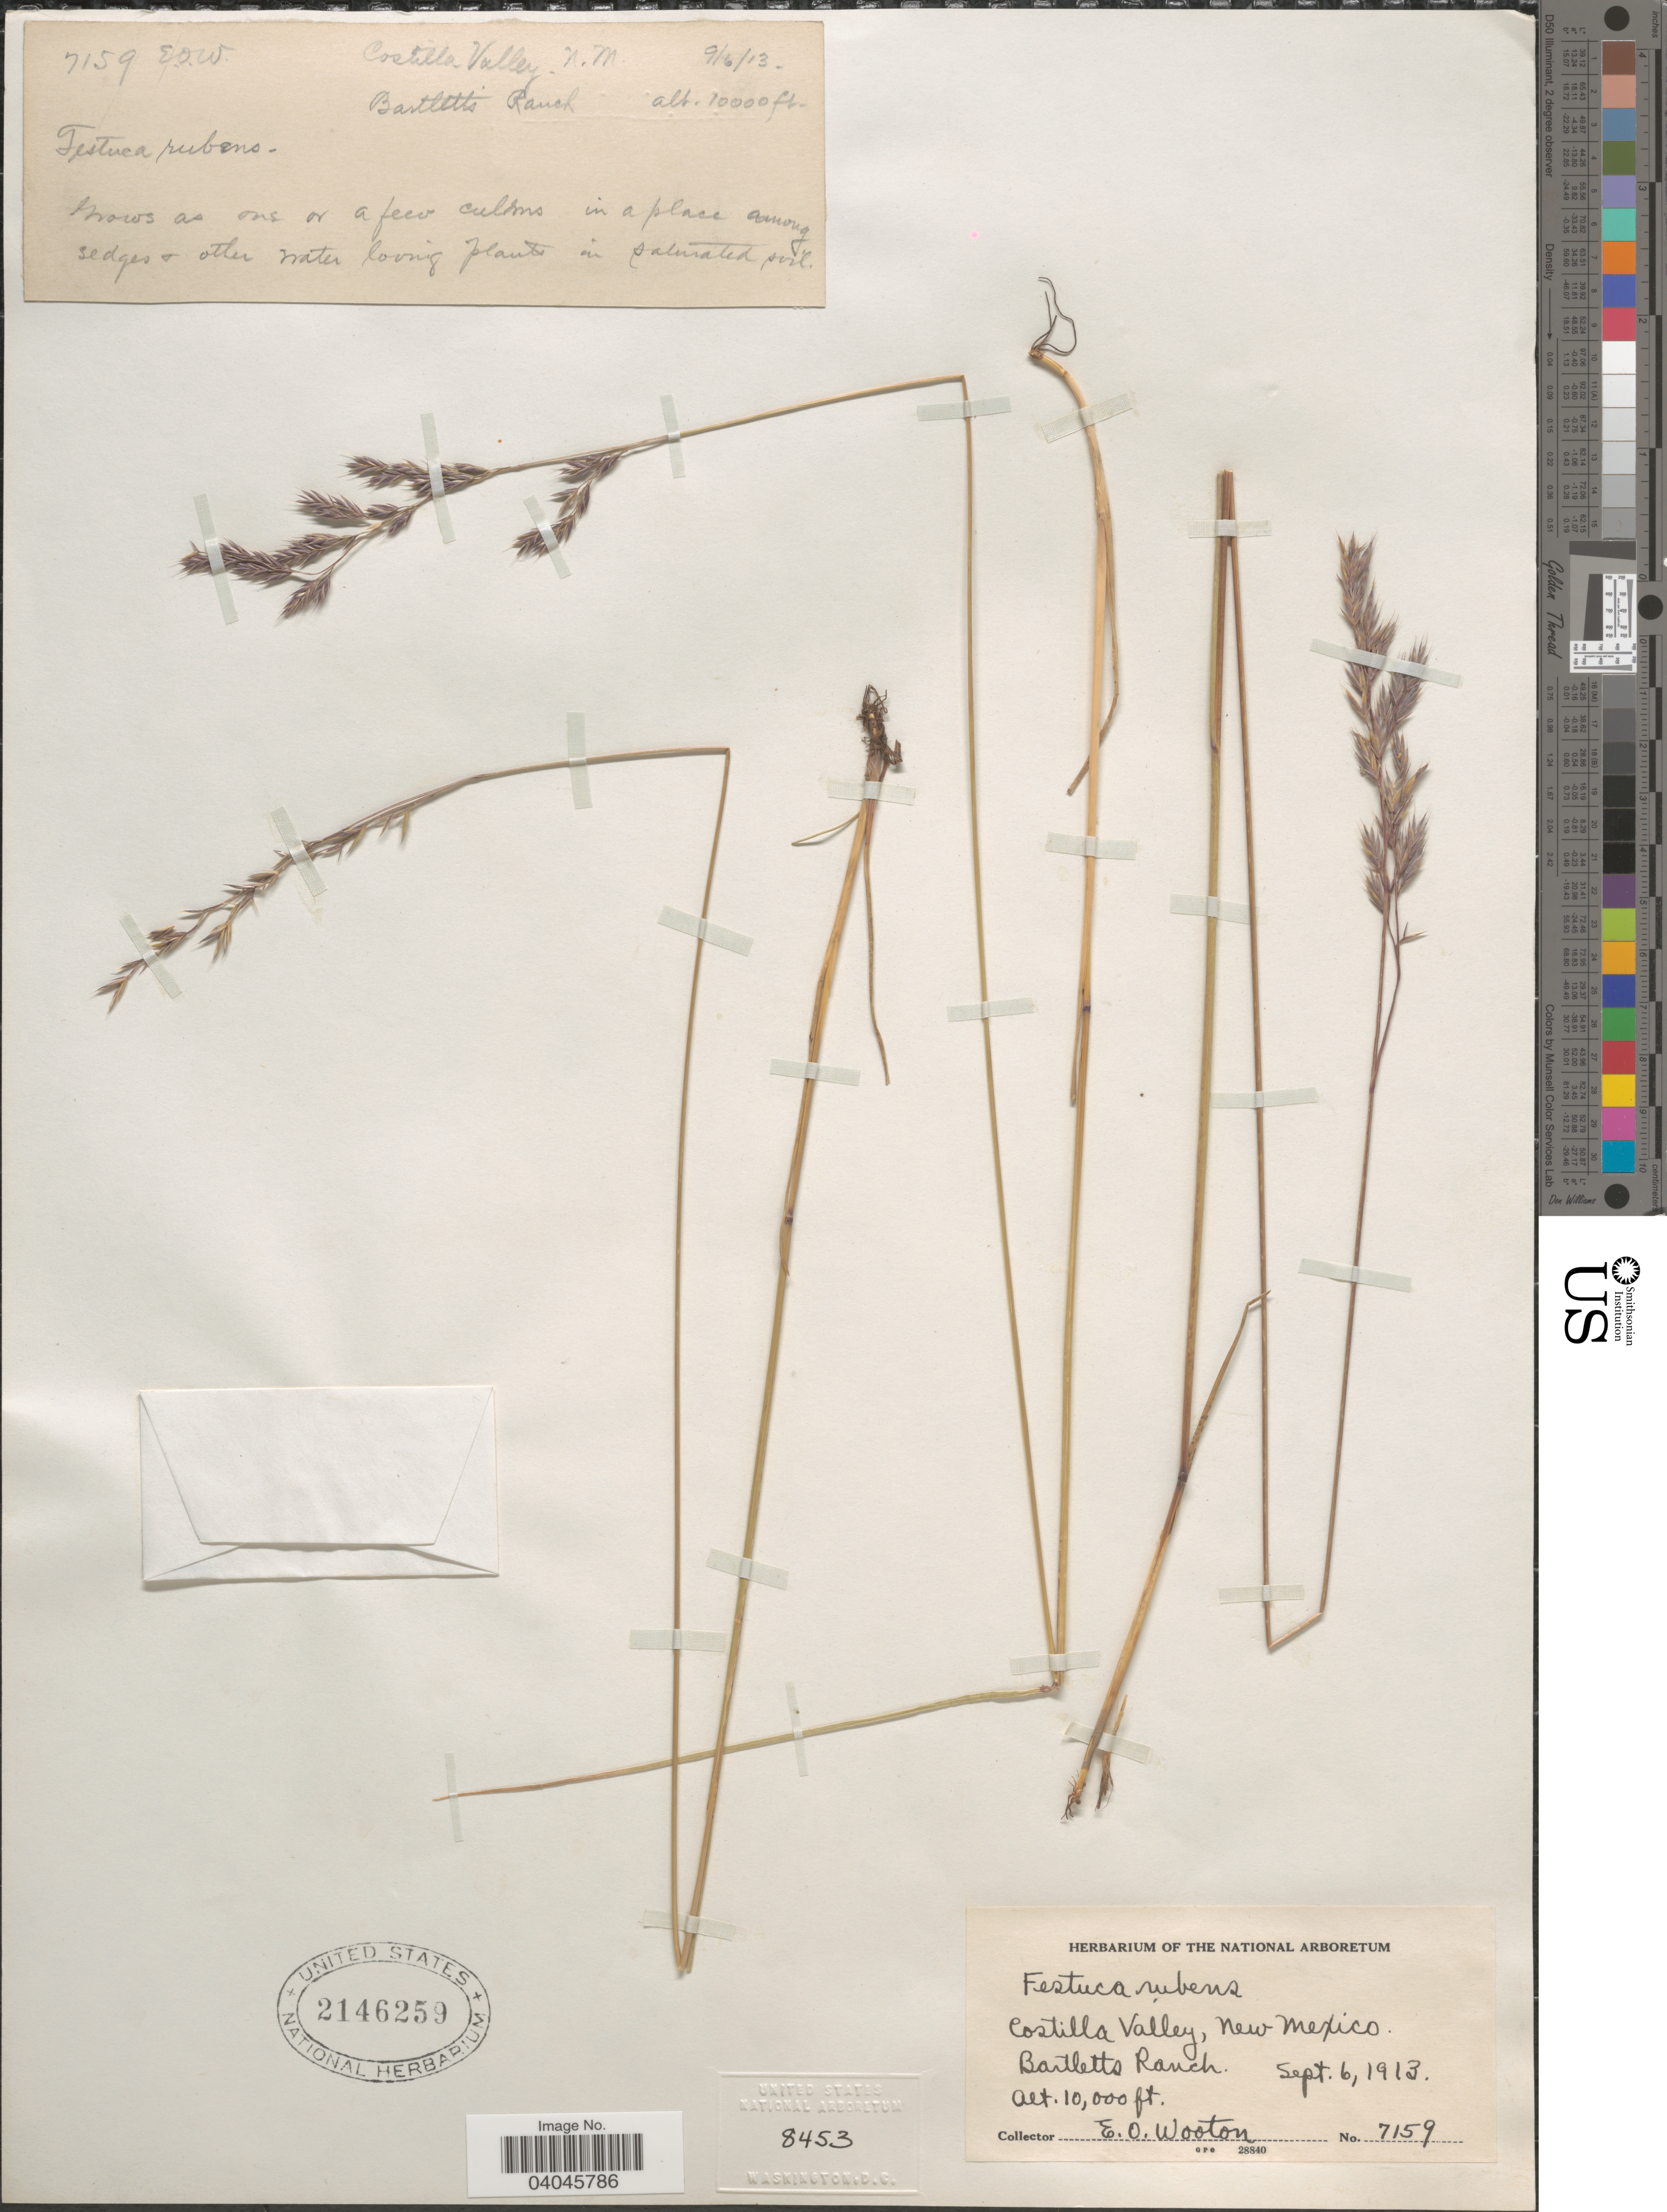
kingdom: Plantae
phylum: Tracheophyta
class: Liliopsida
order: Poales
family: Poaceae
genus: Festuca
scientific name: Festuca rubra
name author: L.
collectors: E. O. Wooton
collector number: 7159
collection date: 1913-09-06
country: United States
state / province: New Mexico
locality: Costilla Valley. Bartletts Ranch.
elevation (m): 3048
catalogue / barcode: US 2146259